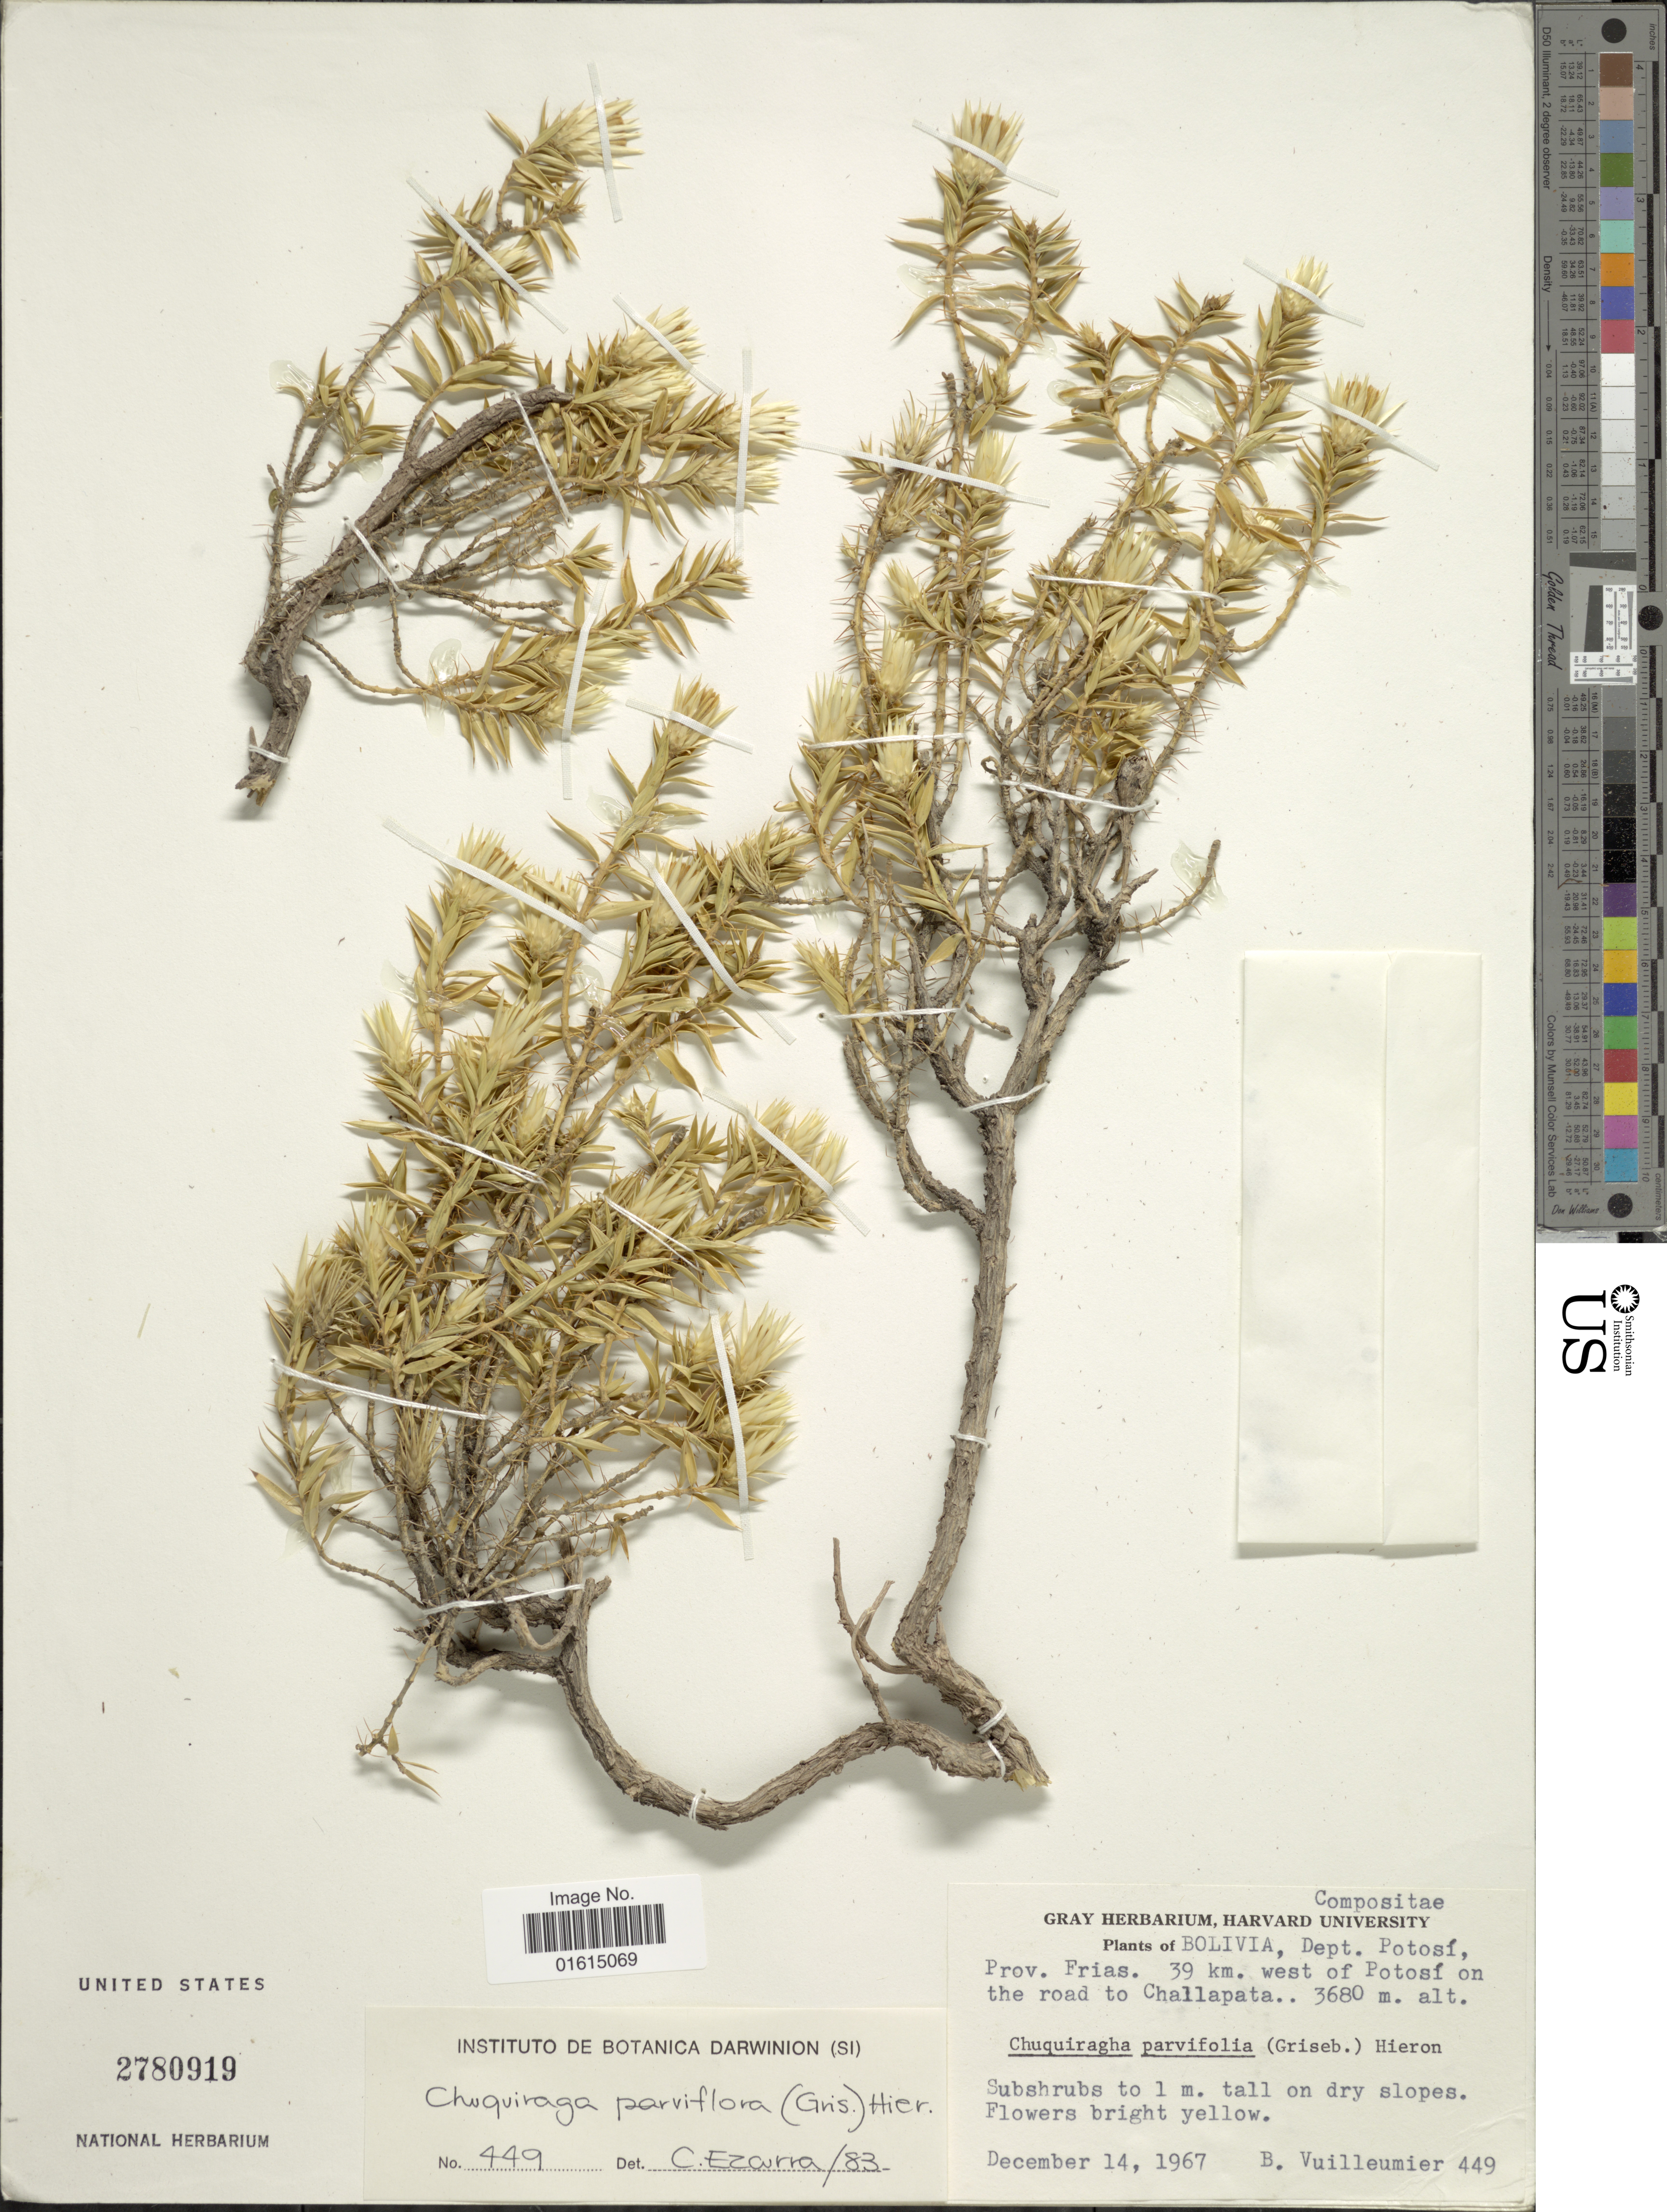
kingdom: Plantae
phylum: Tracheophyta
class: Magnoliopsida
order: Asterales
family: Asteraceae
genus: Chuquiraga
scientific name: Chuquiraga parviflora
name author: (Griseb.) Hieron.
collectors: B. Vuilleumier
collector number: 449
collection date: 1967-12-14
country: Bolivia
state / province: Potosi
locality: Dept. Potosi, Prov. Frias, 39 km. west of Potosi on the road to Challapata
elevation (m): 3680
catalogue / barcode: US 2780919